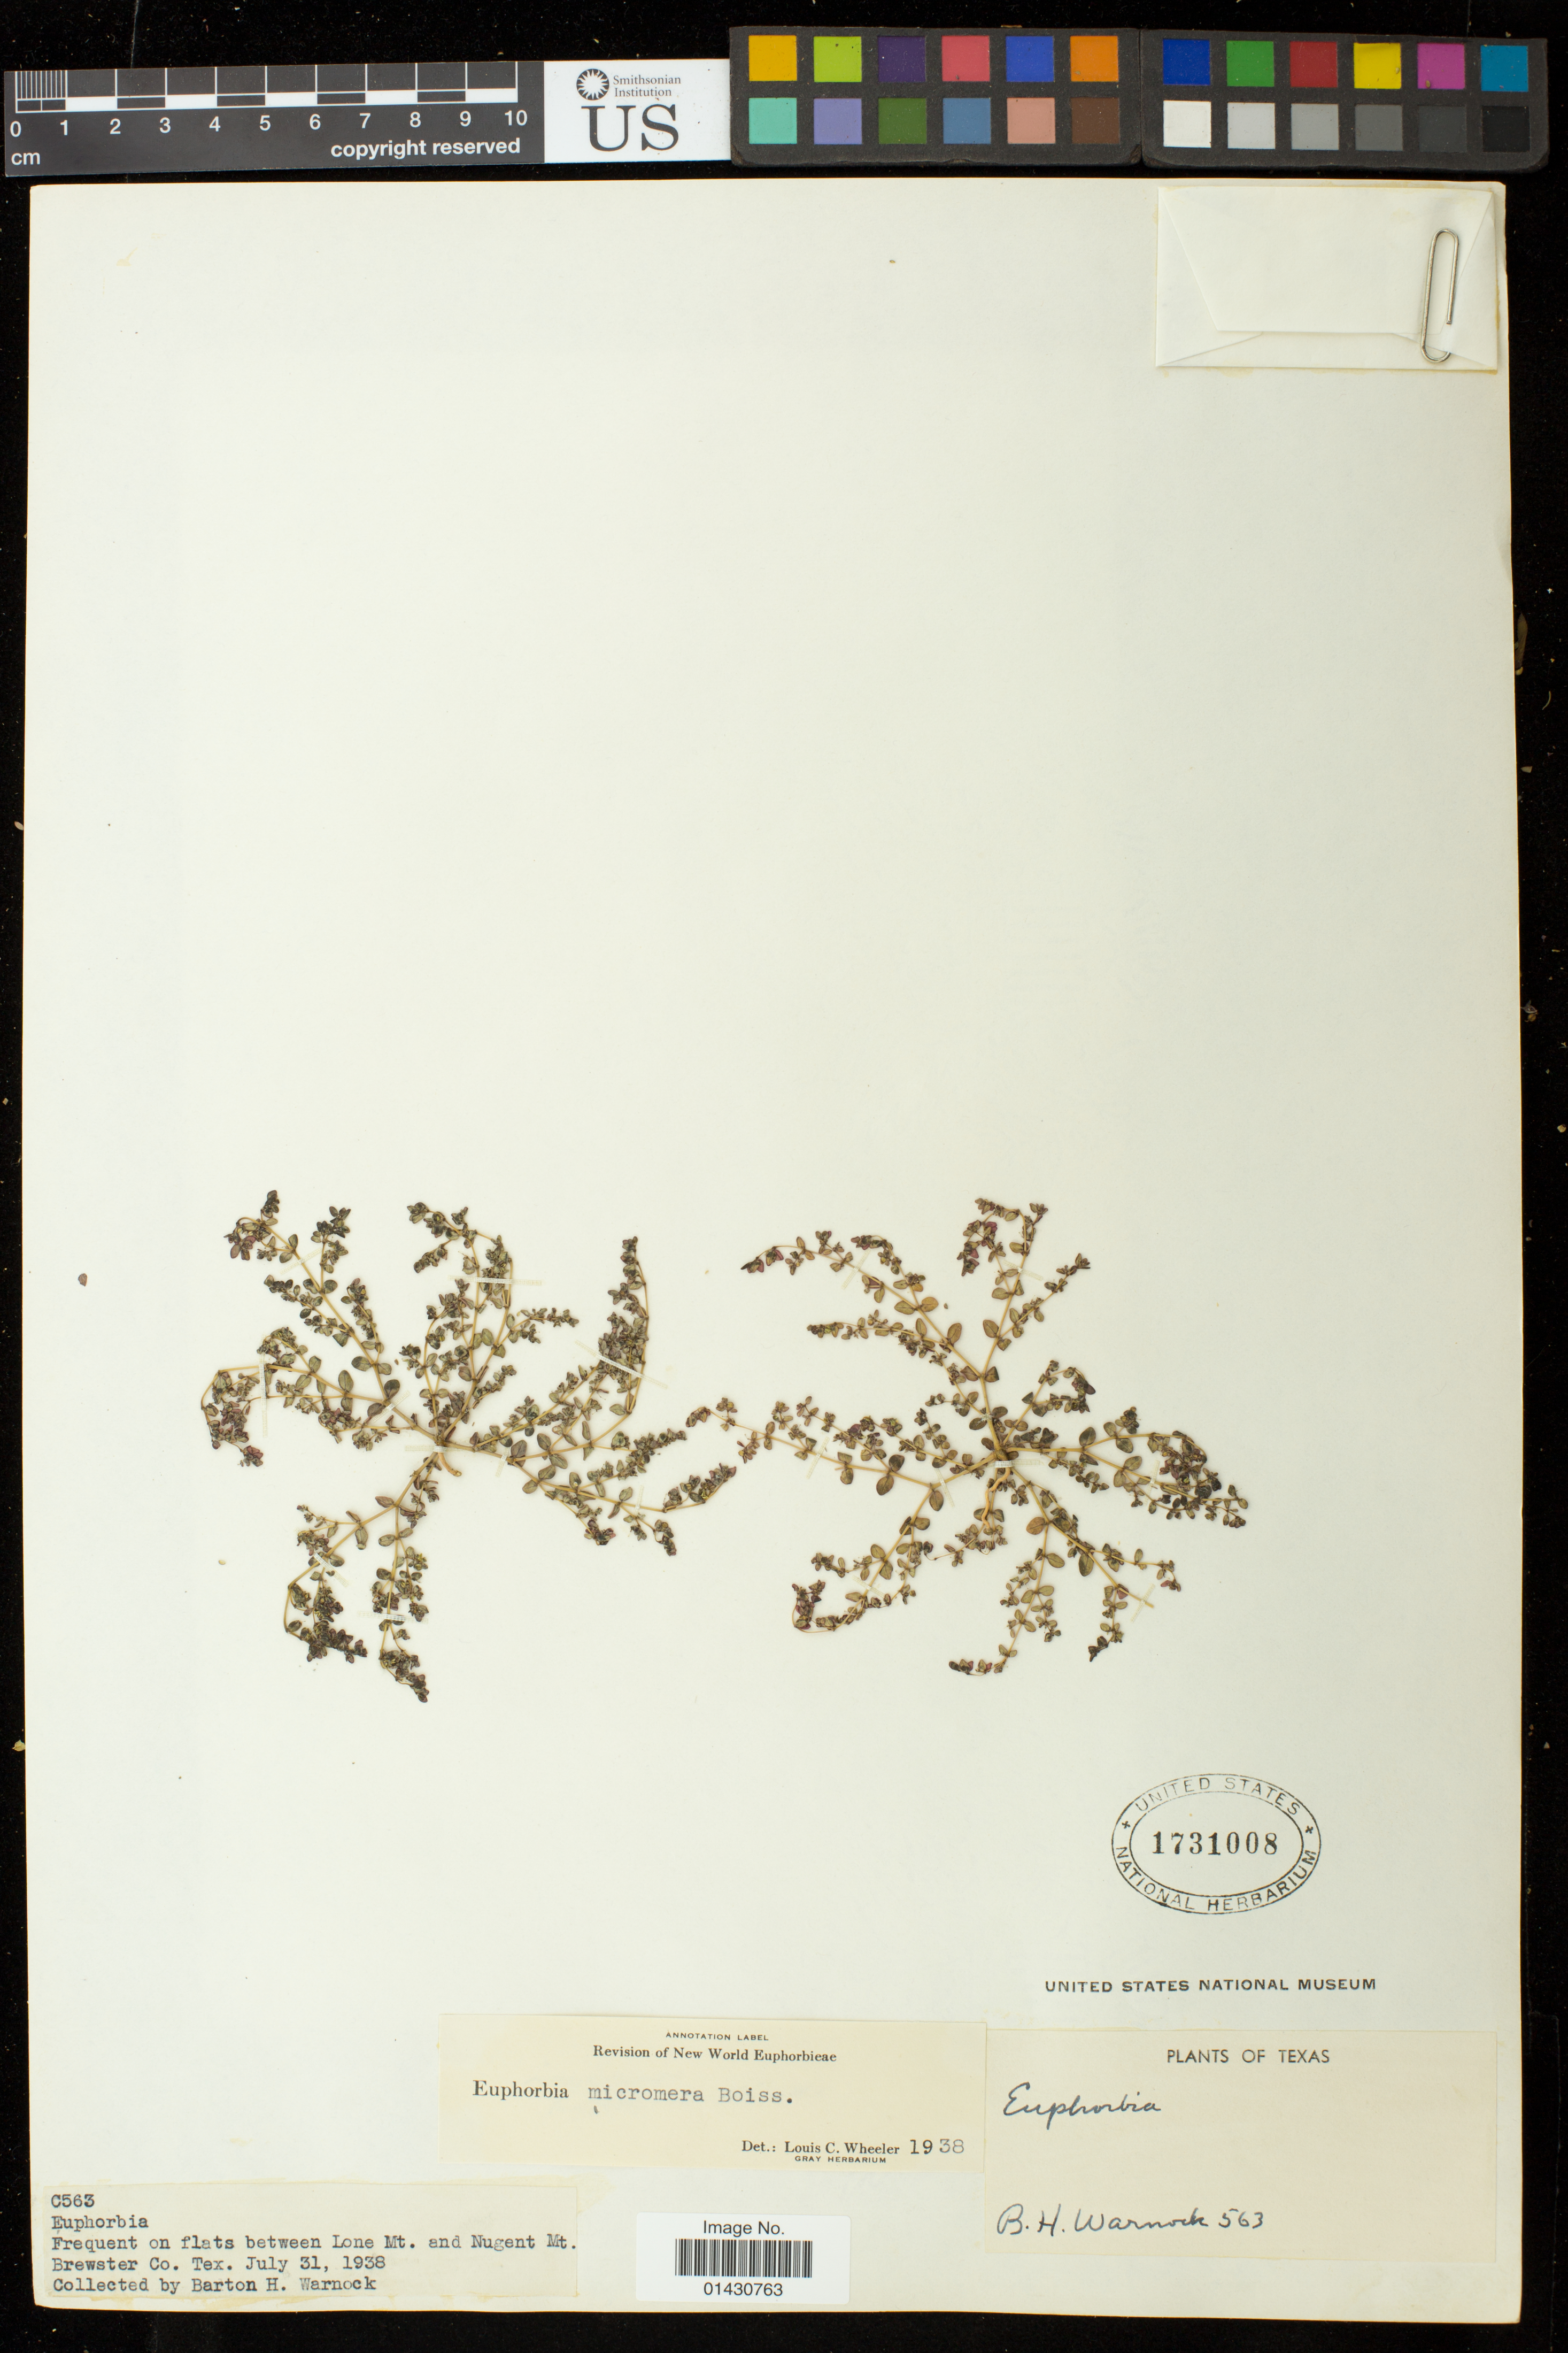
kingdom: Plantae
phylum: Tracheophyta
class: Magnoliopsida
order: Malpighiales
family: Euphorbiaceae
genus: Euphorbia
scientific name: Euphorbia micromera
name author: Boiss.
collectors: L. Smith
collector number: C563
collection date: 1938-07-31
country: United States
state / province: Texas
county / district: Brewster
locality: Flats between Lone Mt and Nugent Mt.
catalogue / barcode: US 1731008